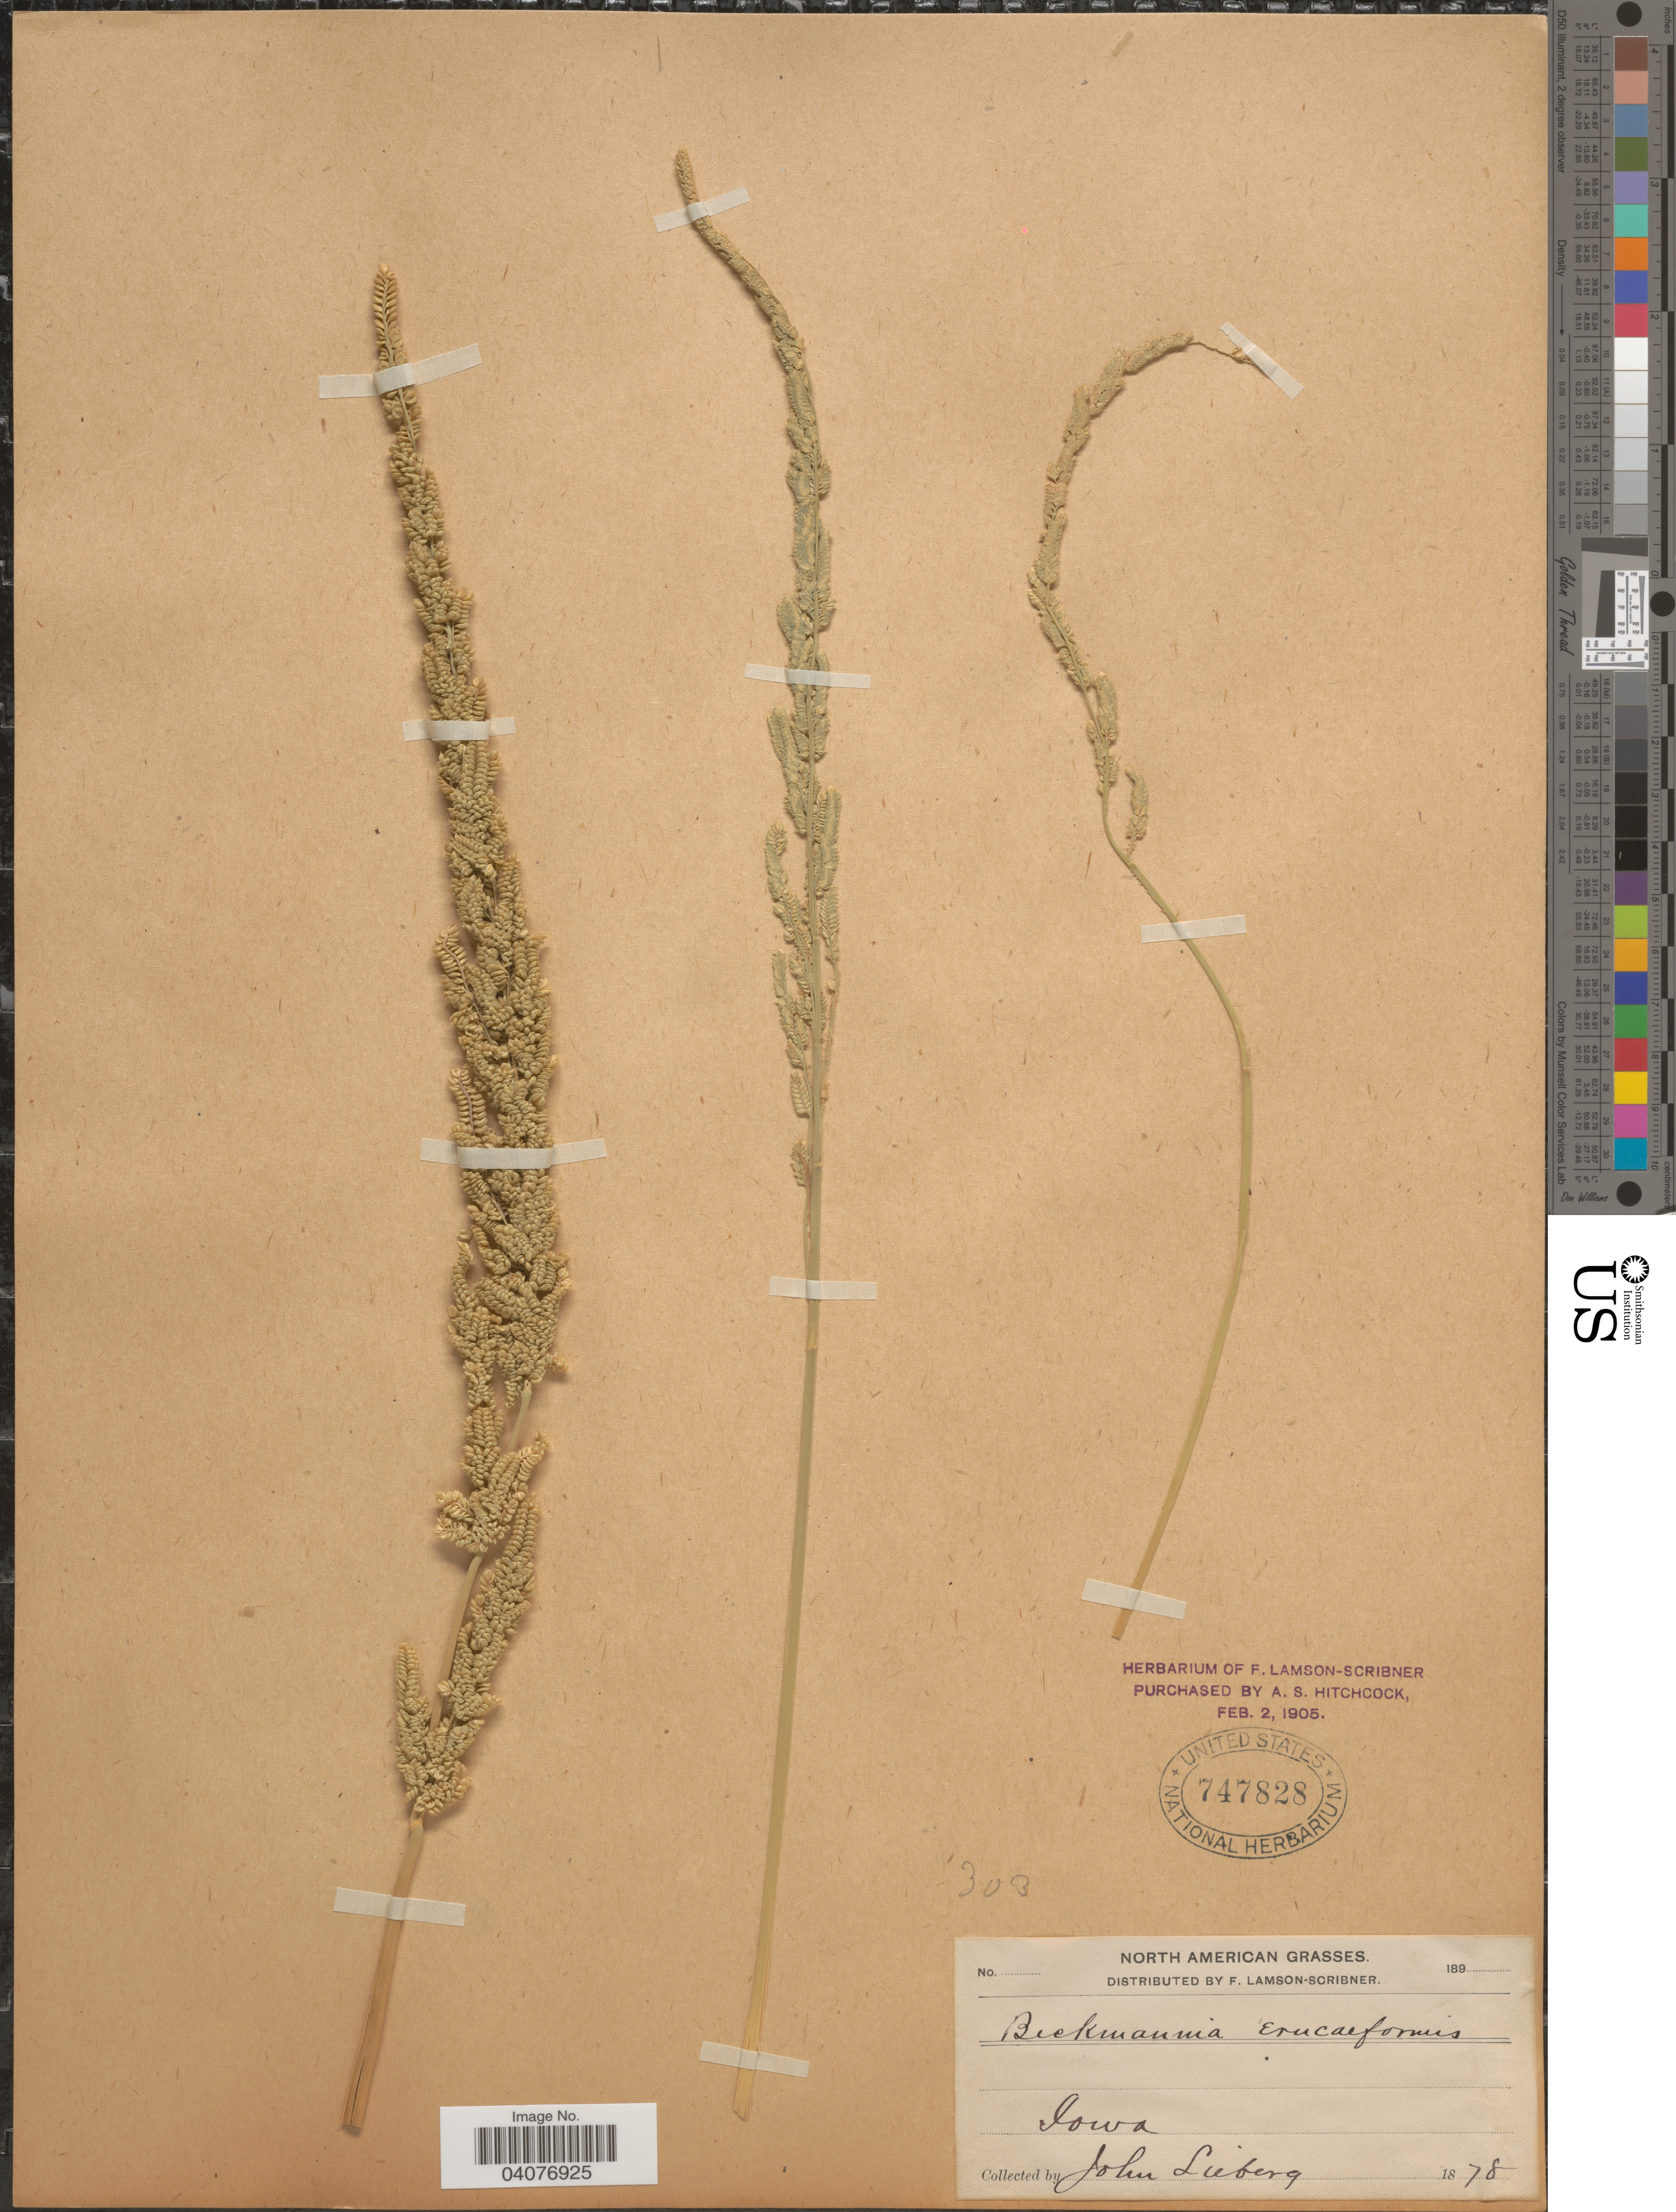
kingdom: Plantae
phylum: Tracheophyta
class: Liliopsida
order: Poales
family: Poaceae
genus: Beckmannia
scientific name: Beckmannia syzigachne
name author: (Steud.) Fernald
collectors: J. B. Leiberg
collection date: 1878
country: United States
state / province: Iowa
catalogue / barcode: US 747828